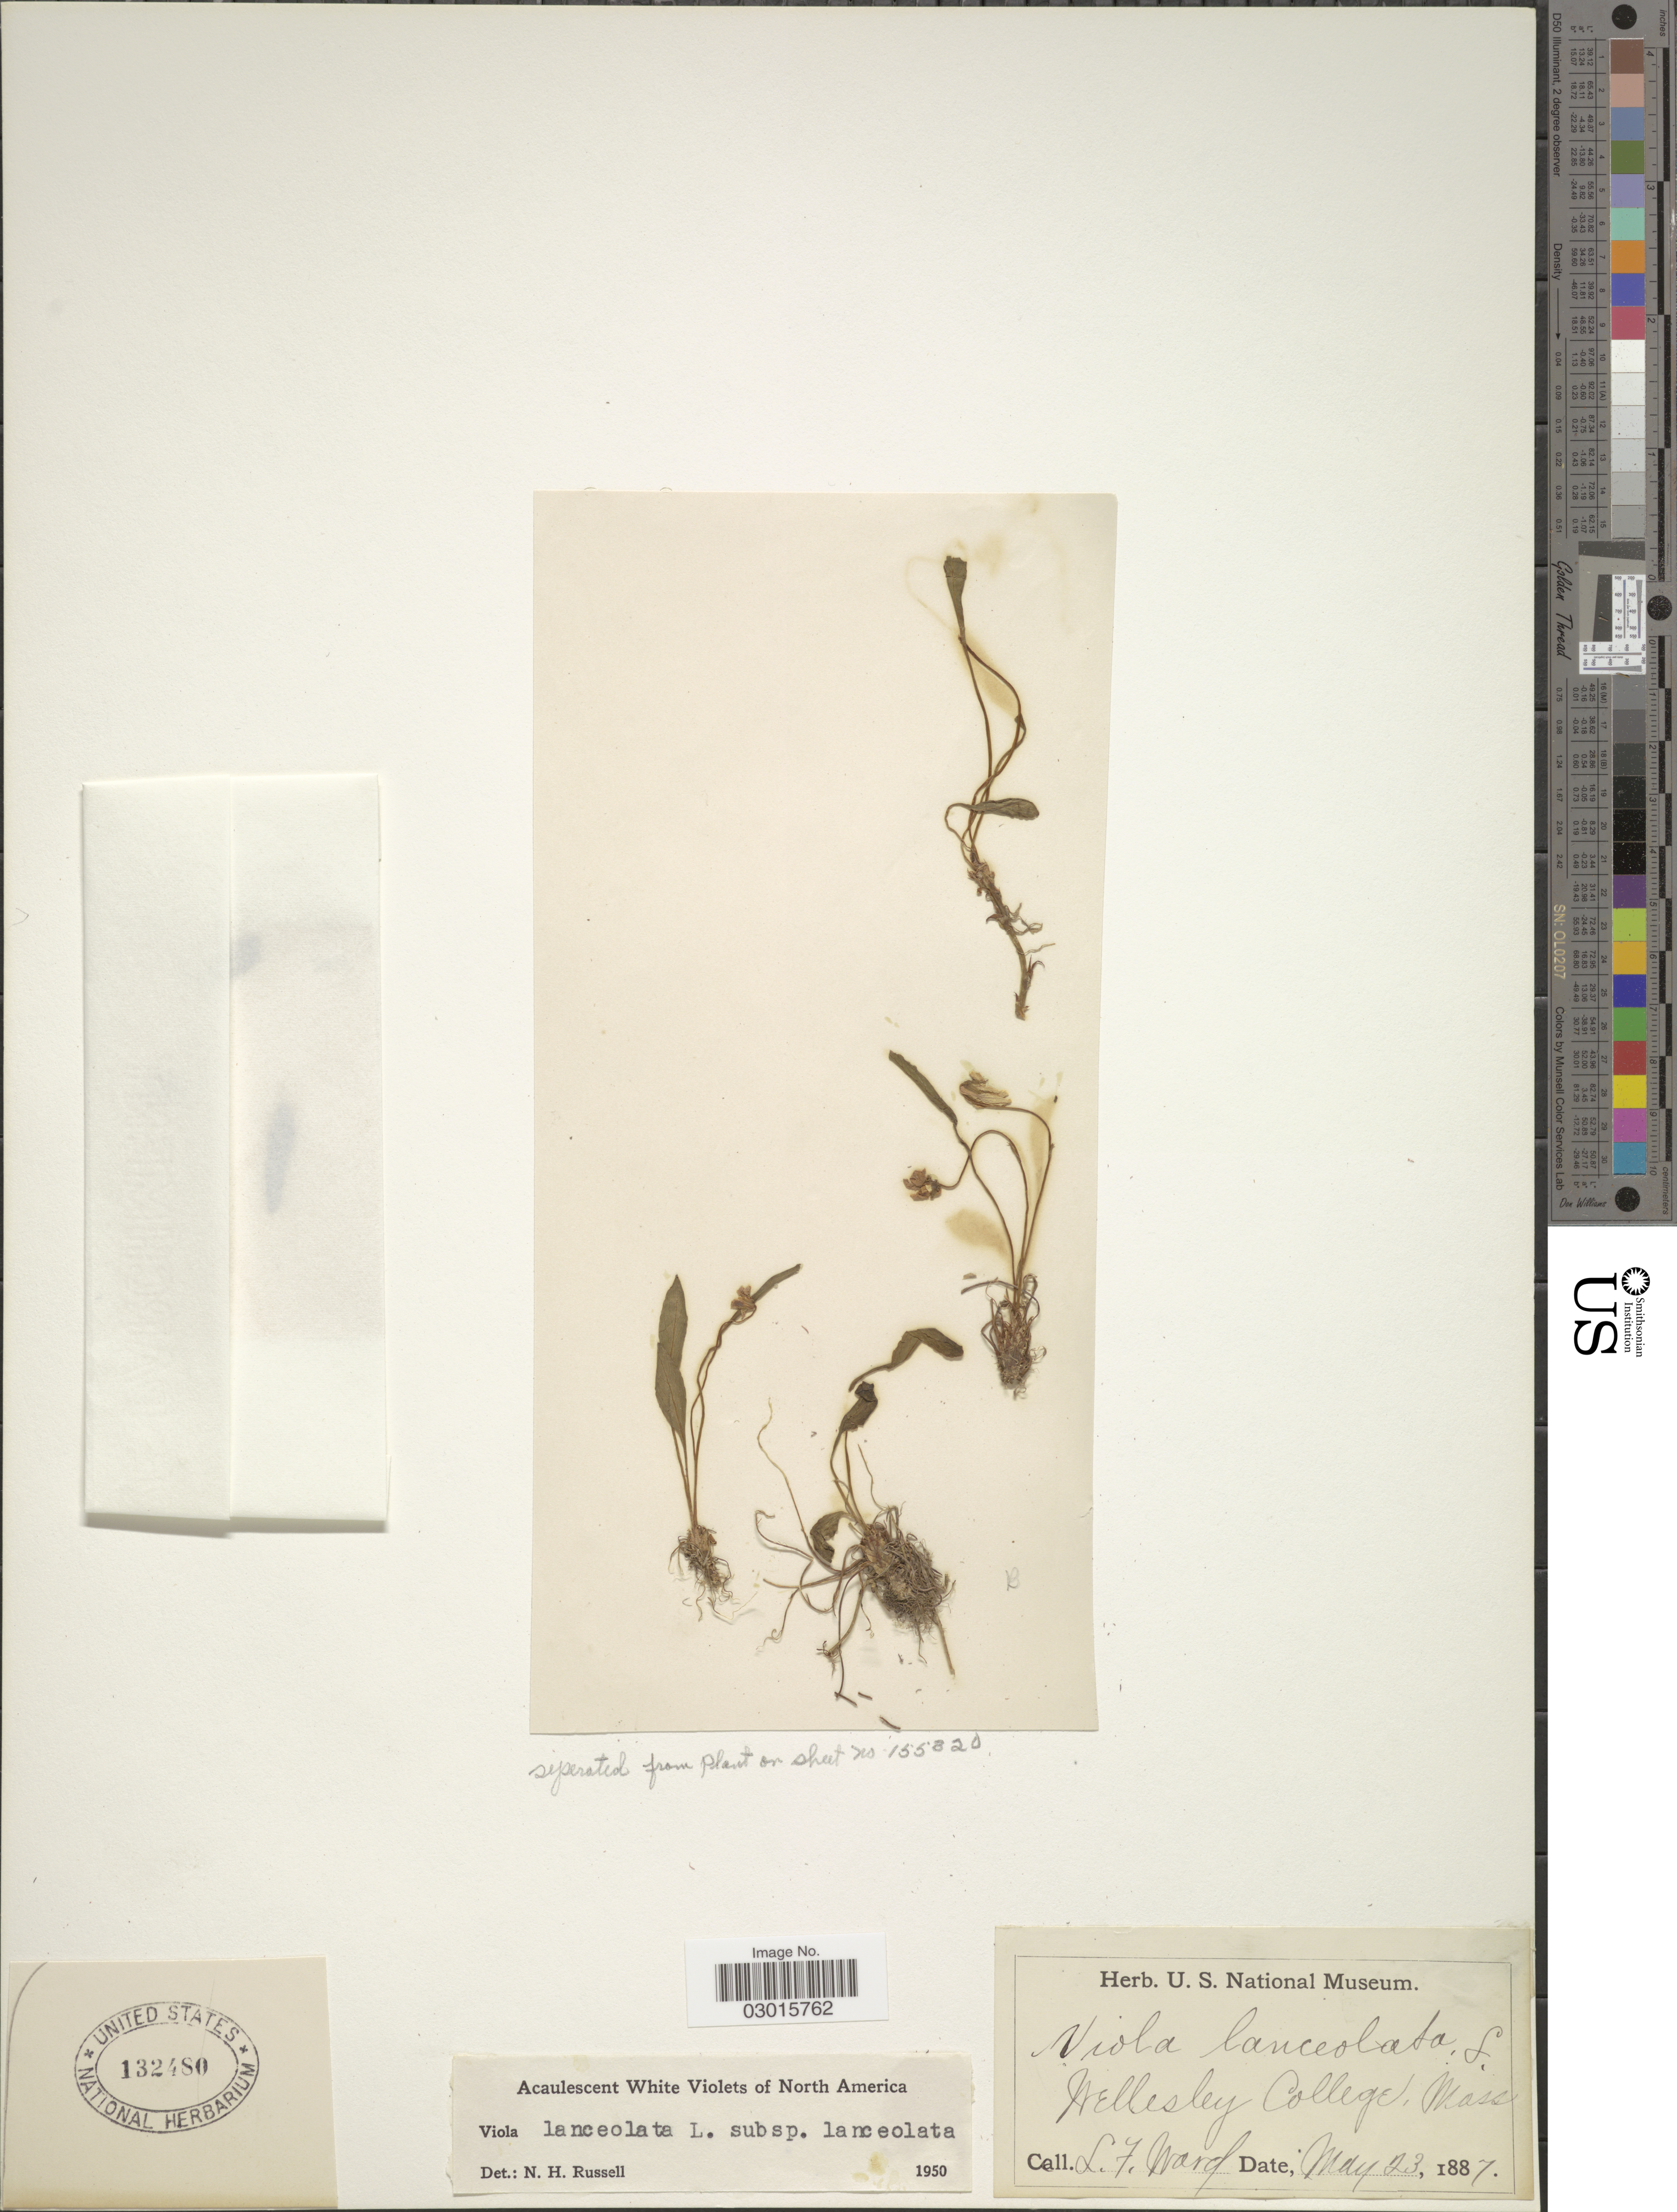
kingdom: Plantae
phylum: Tracheophyta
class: Magnoliopsida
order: Malpighiales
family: Violaceae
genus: Viola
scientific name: Viola lanceolata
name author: L.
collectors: L. Ward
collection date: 1887-05-23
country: United States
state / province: Massachusetts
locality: Wellesley College.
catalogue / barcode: US 132480